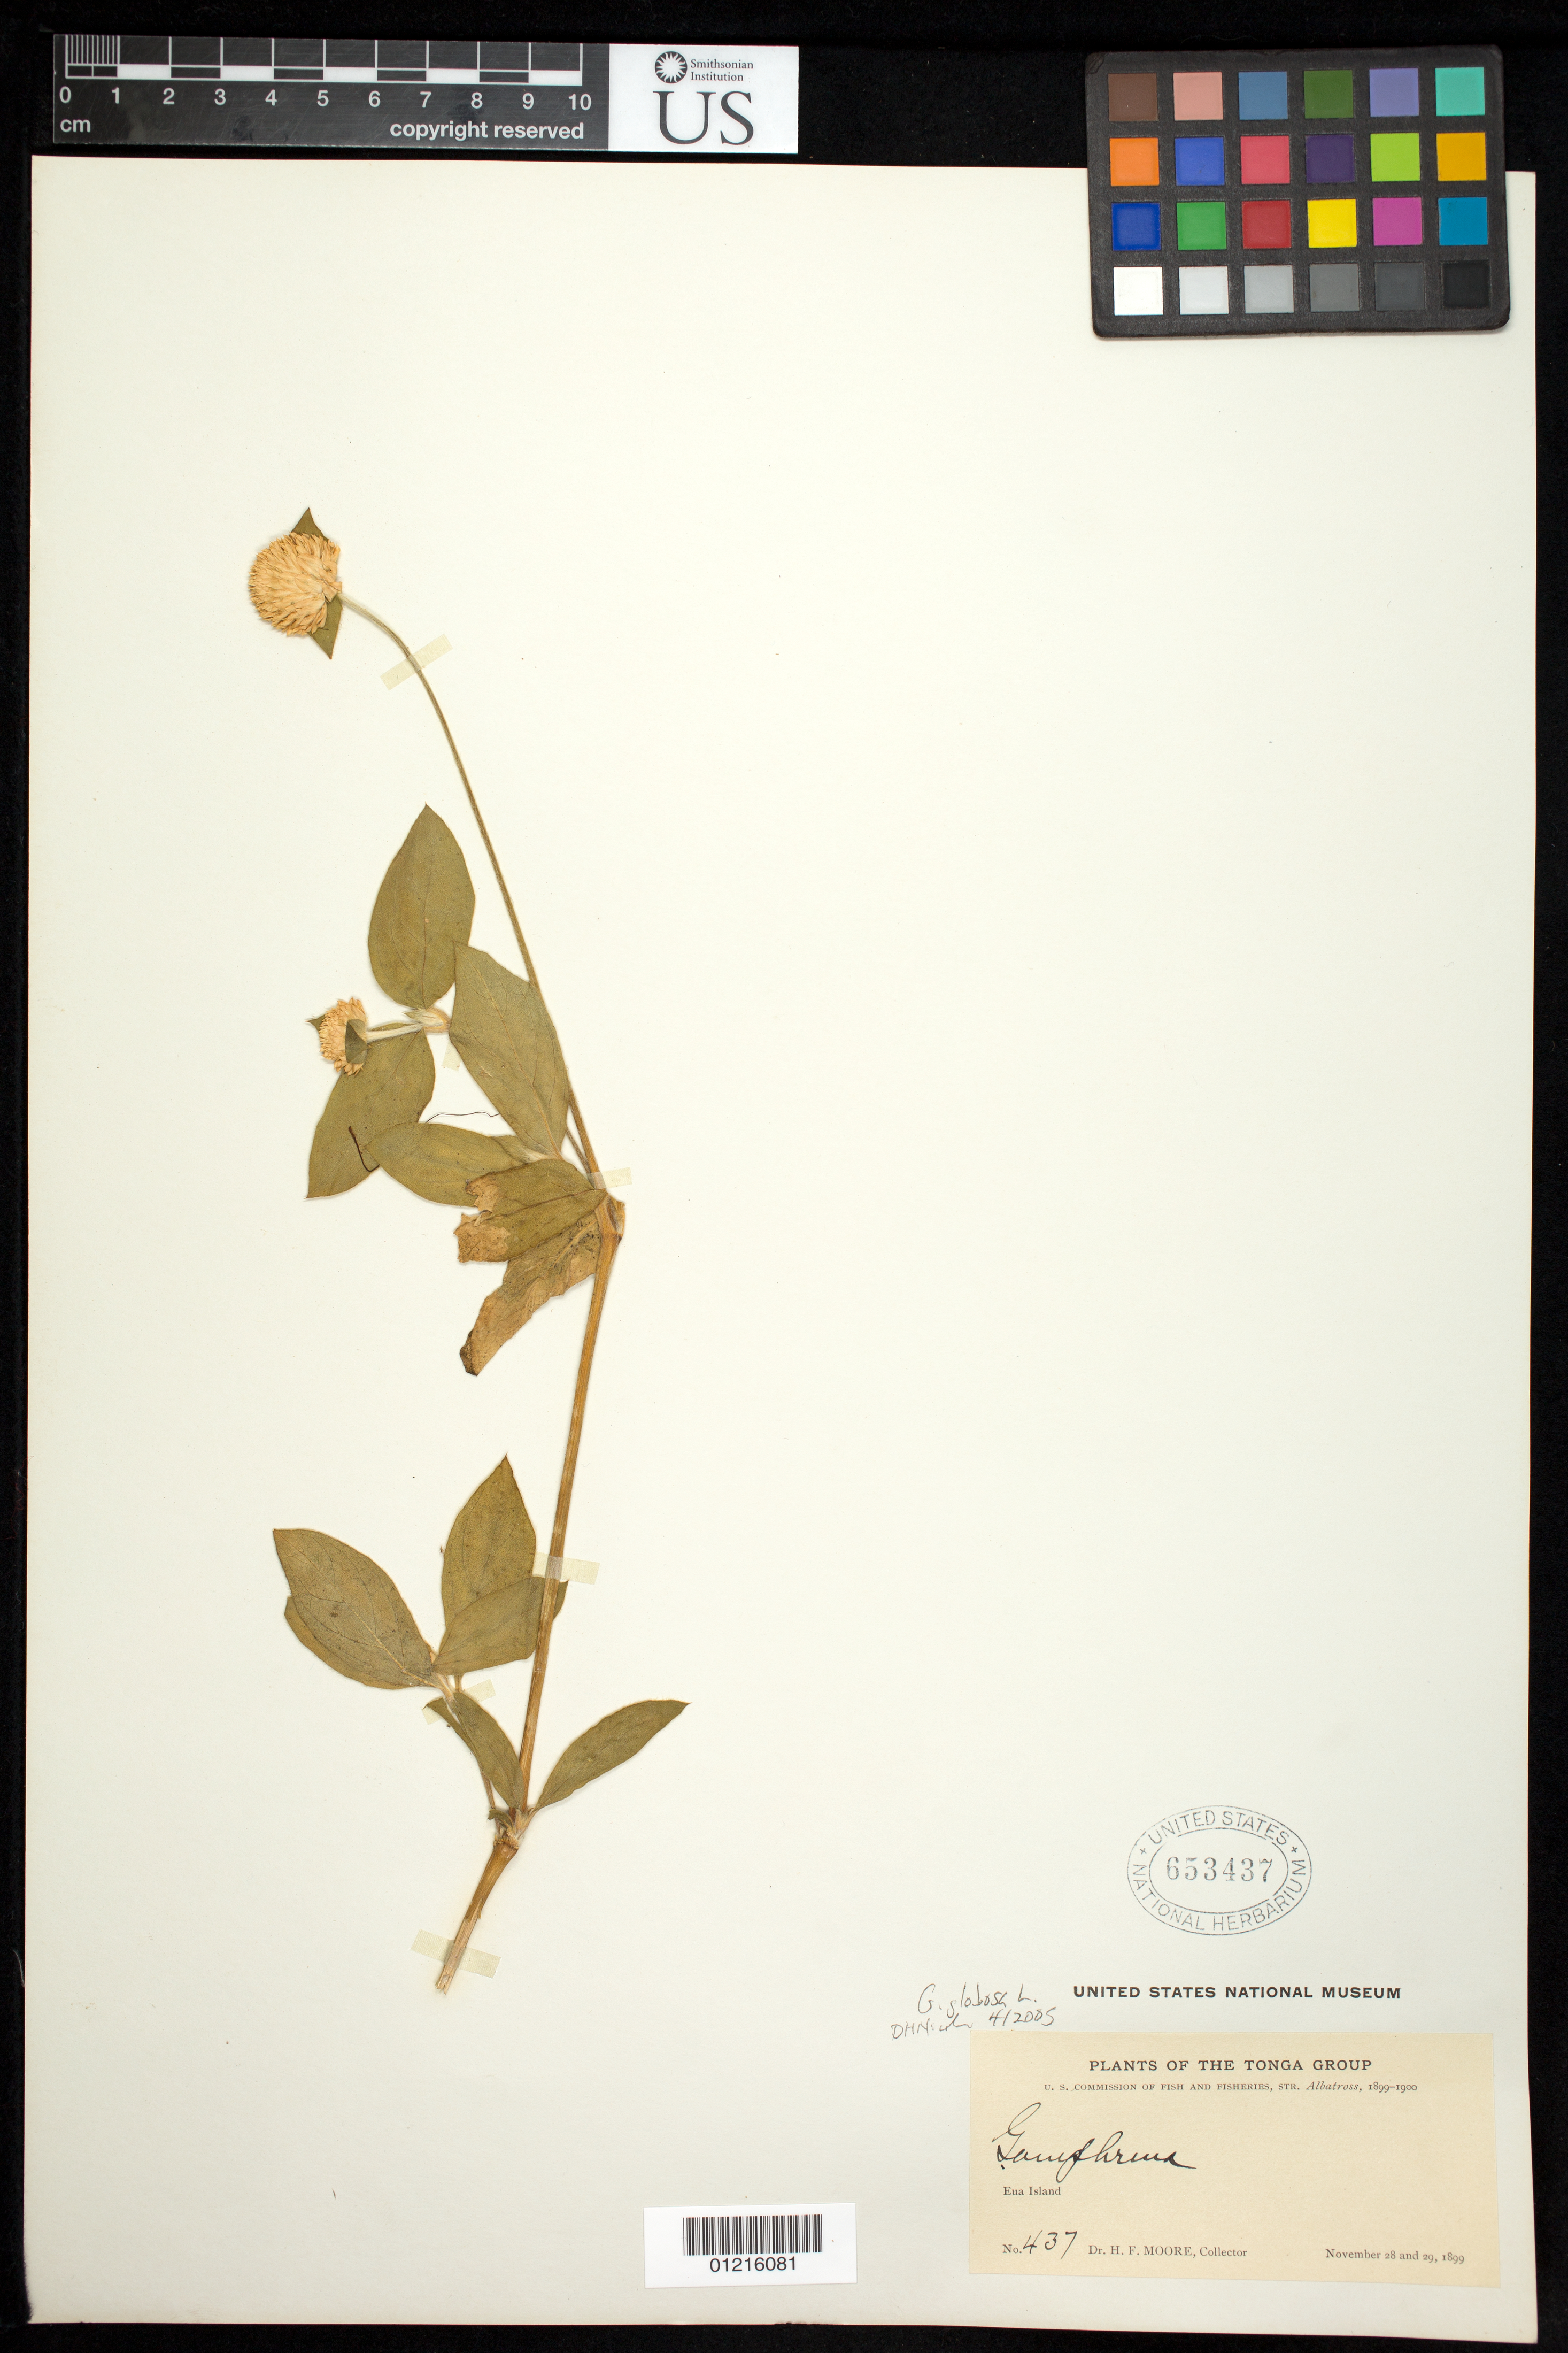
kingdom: Plantae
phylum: Tracheophyta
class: Magnoliopsida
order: Caryophyllales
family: Amaranthaceae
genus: Gomphrena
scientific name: Gomphrena globosa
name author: L.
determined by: Nicolson, Dan H.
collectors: H. F. Moore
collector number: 437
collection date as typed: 28 Nov 1899 to 29 Nov 1899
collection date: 1899-11-28/1899-11-29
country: Tonga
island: Eua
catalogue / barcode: US 653437